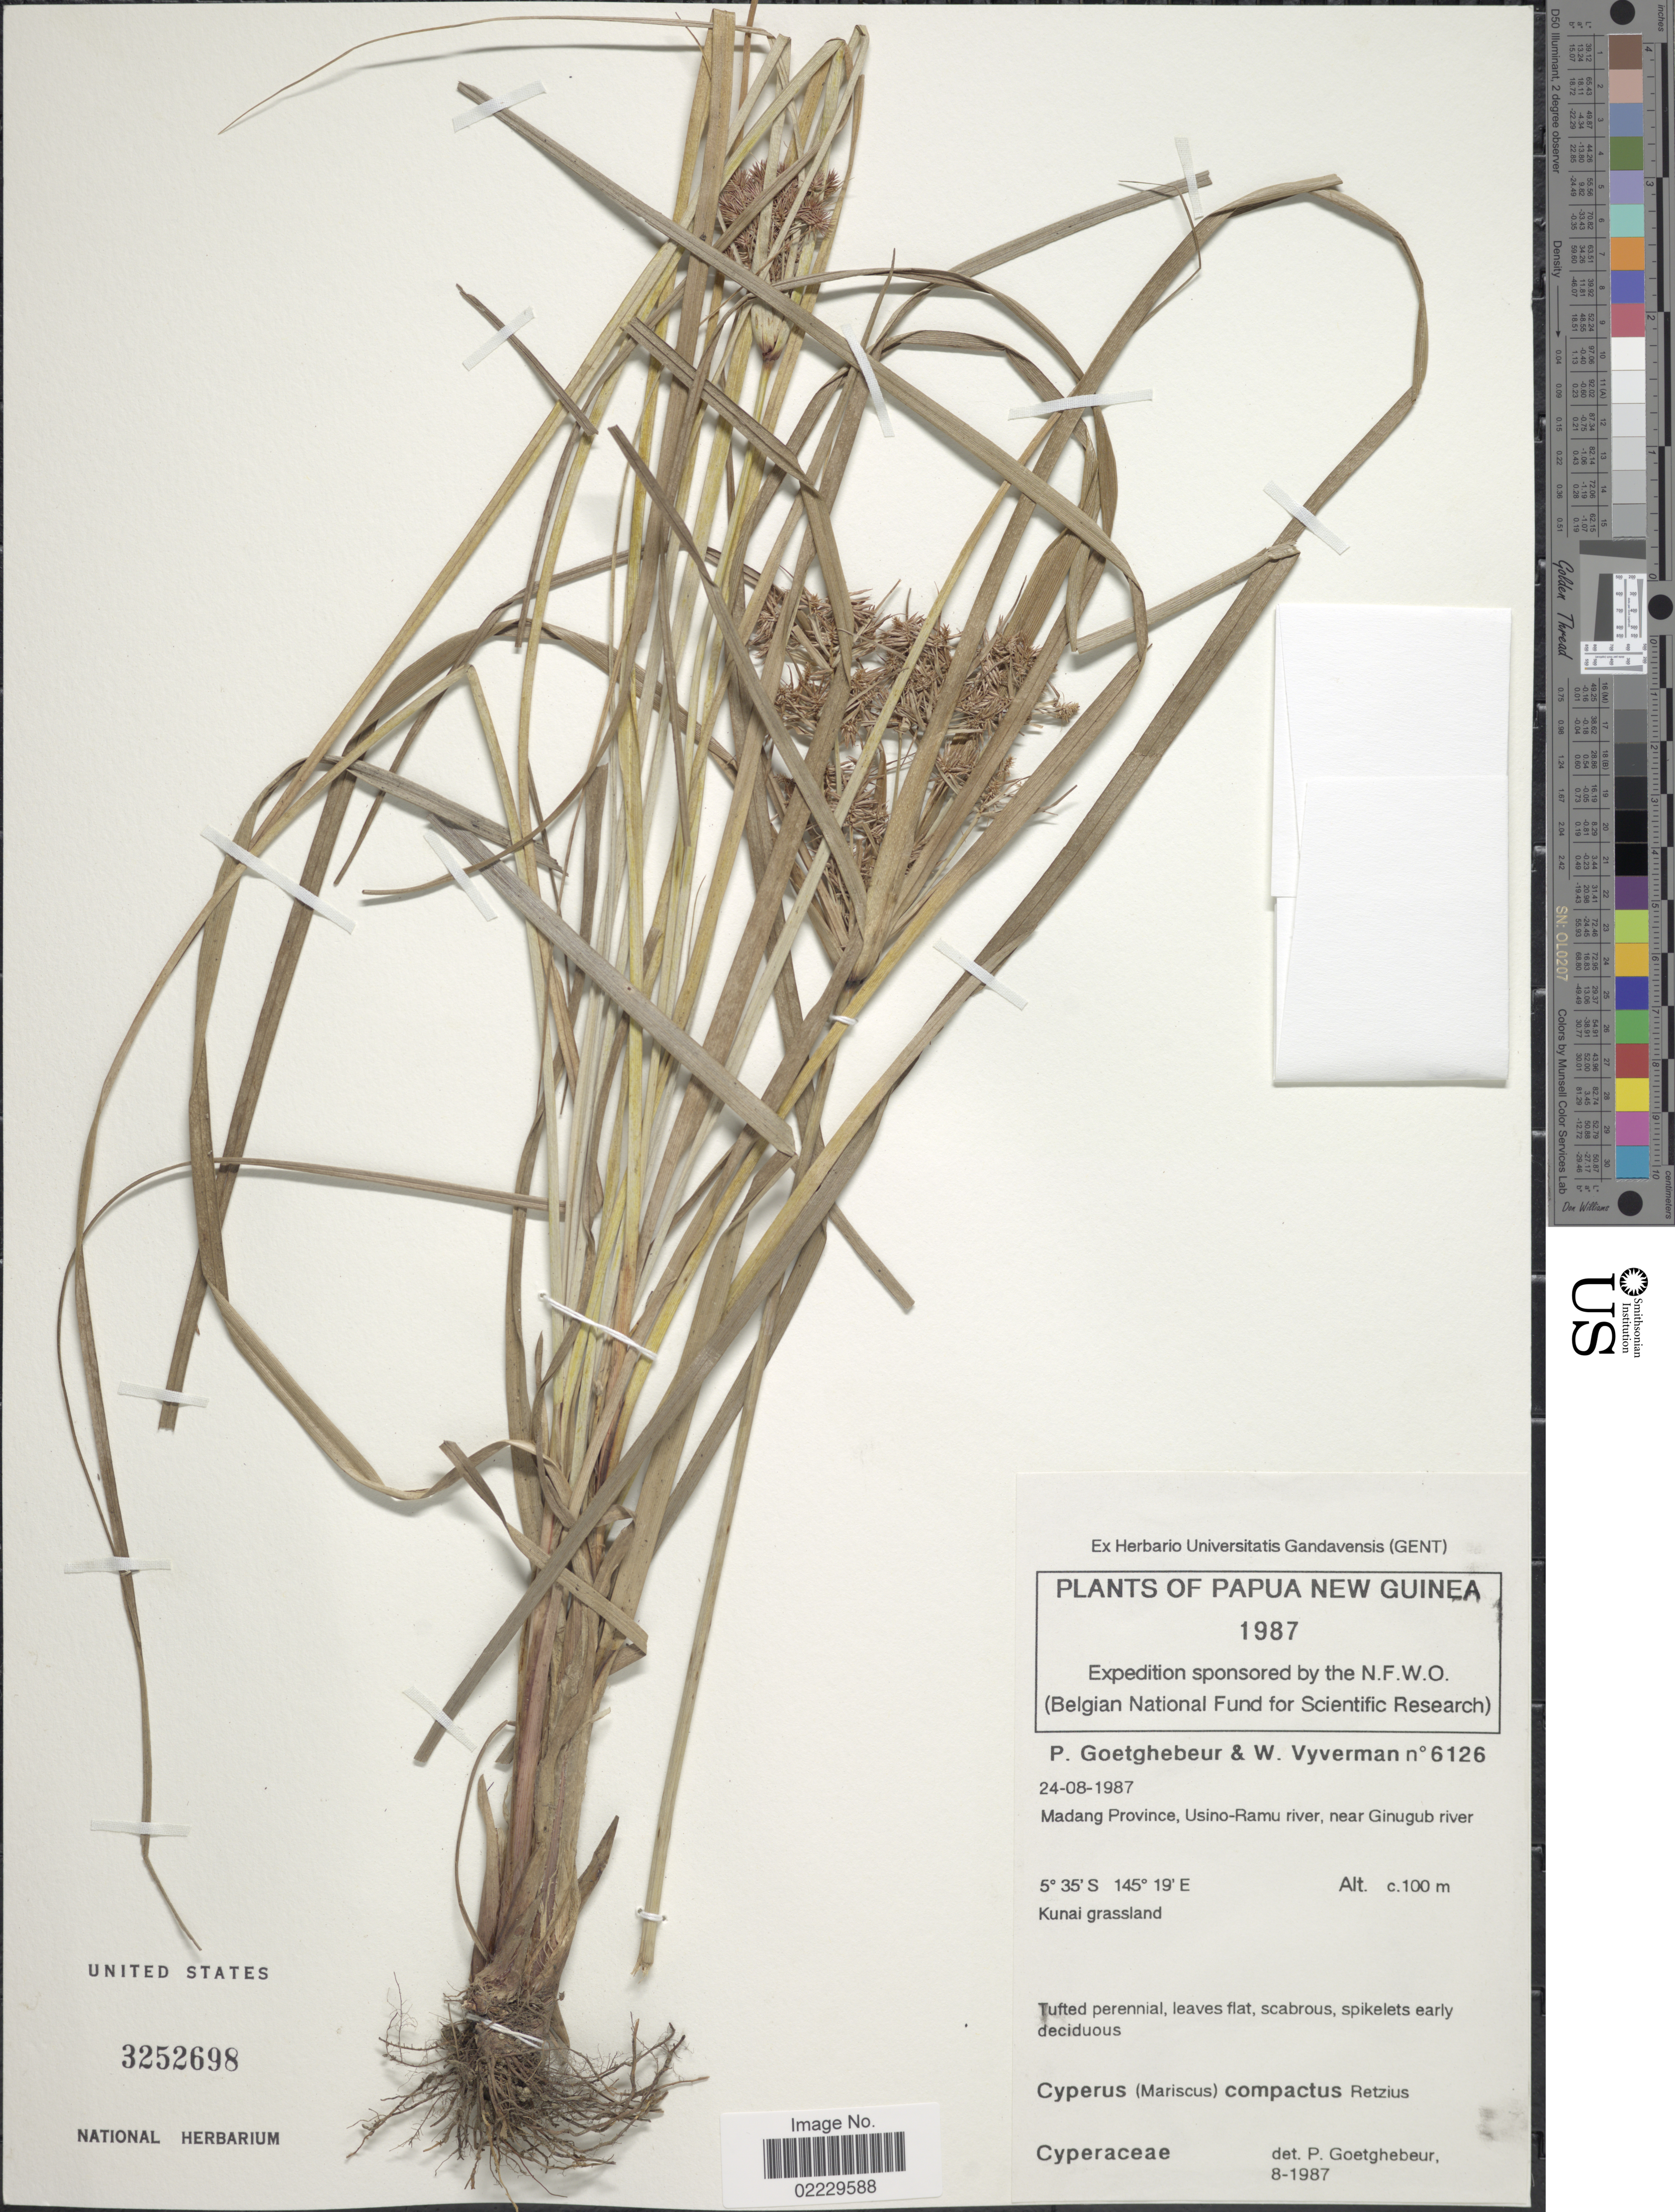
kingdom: Plantae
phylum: Tracheophyta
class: Liliopsida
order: Poales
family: Cyperaceae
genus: Cyperus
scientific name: Cyperus compactus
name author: Retz.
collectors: P. Goetghebeur & W. Vyverman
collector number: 6126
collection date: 1987-08-24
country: Papua New Guinea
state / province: Madang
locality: Usino-Ramu River, near Ginugub river, Kunai grassland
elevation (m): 100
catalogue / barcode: US 3252698